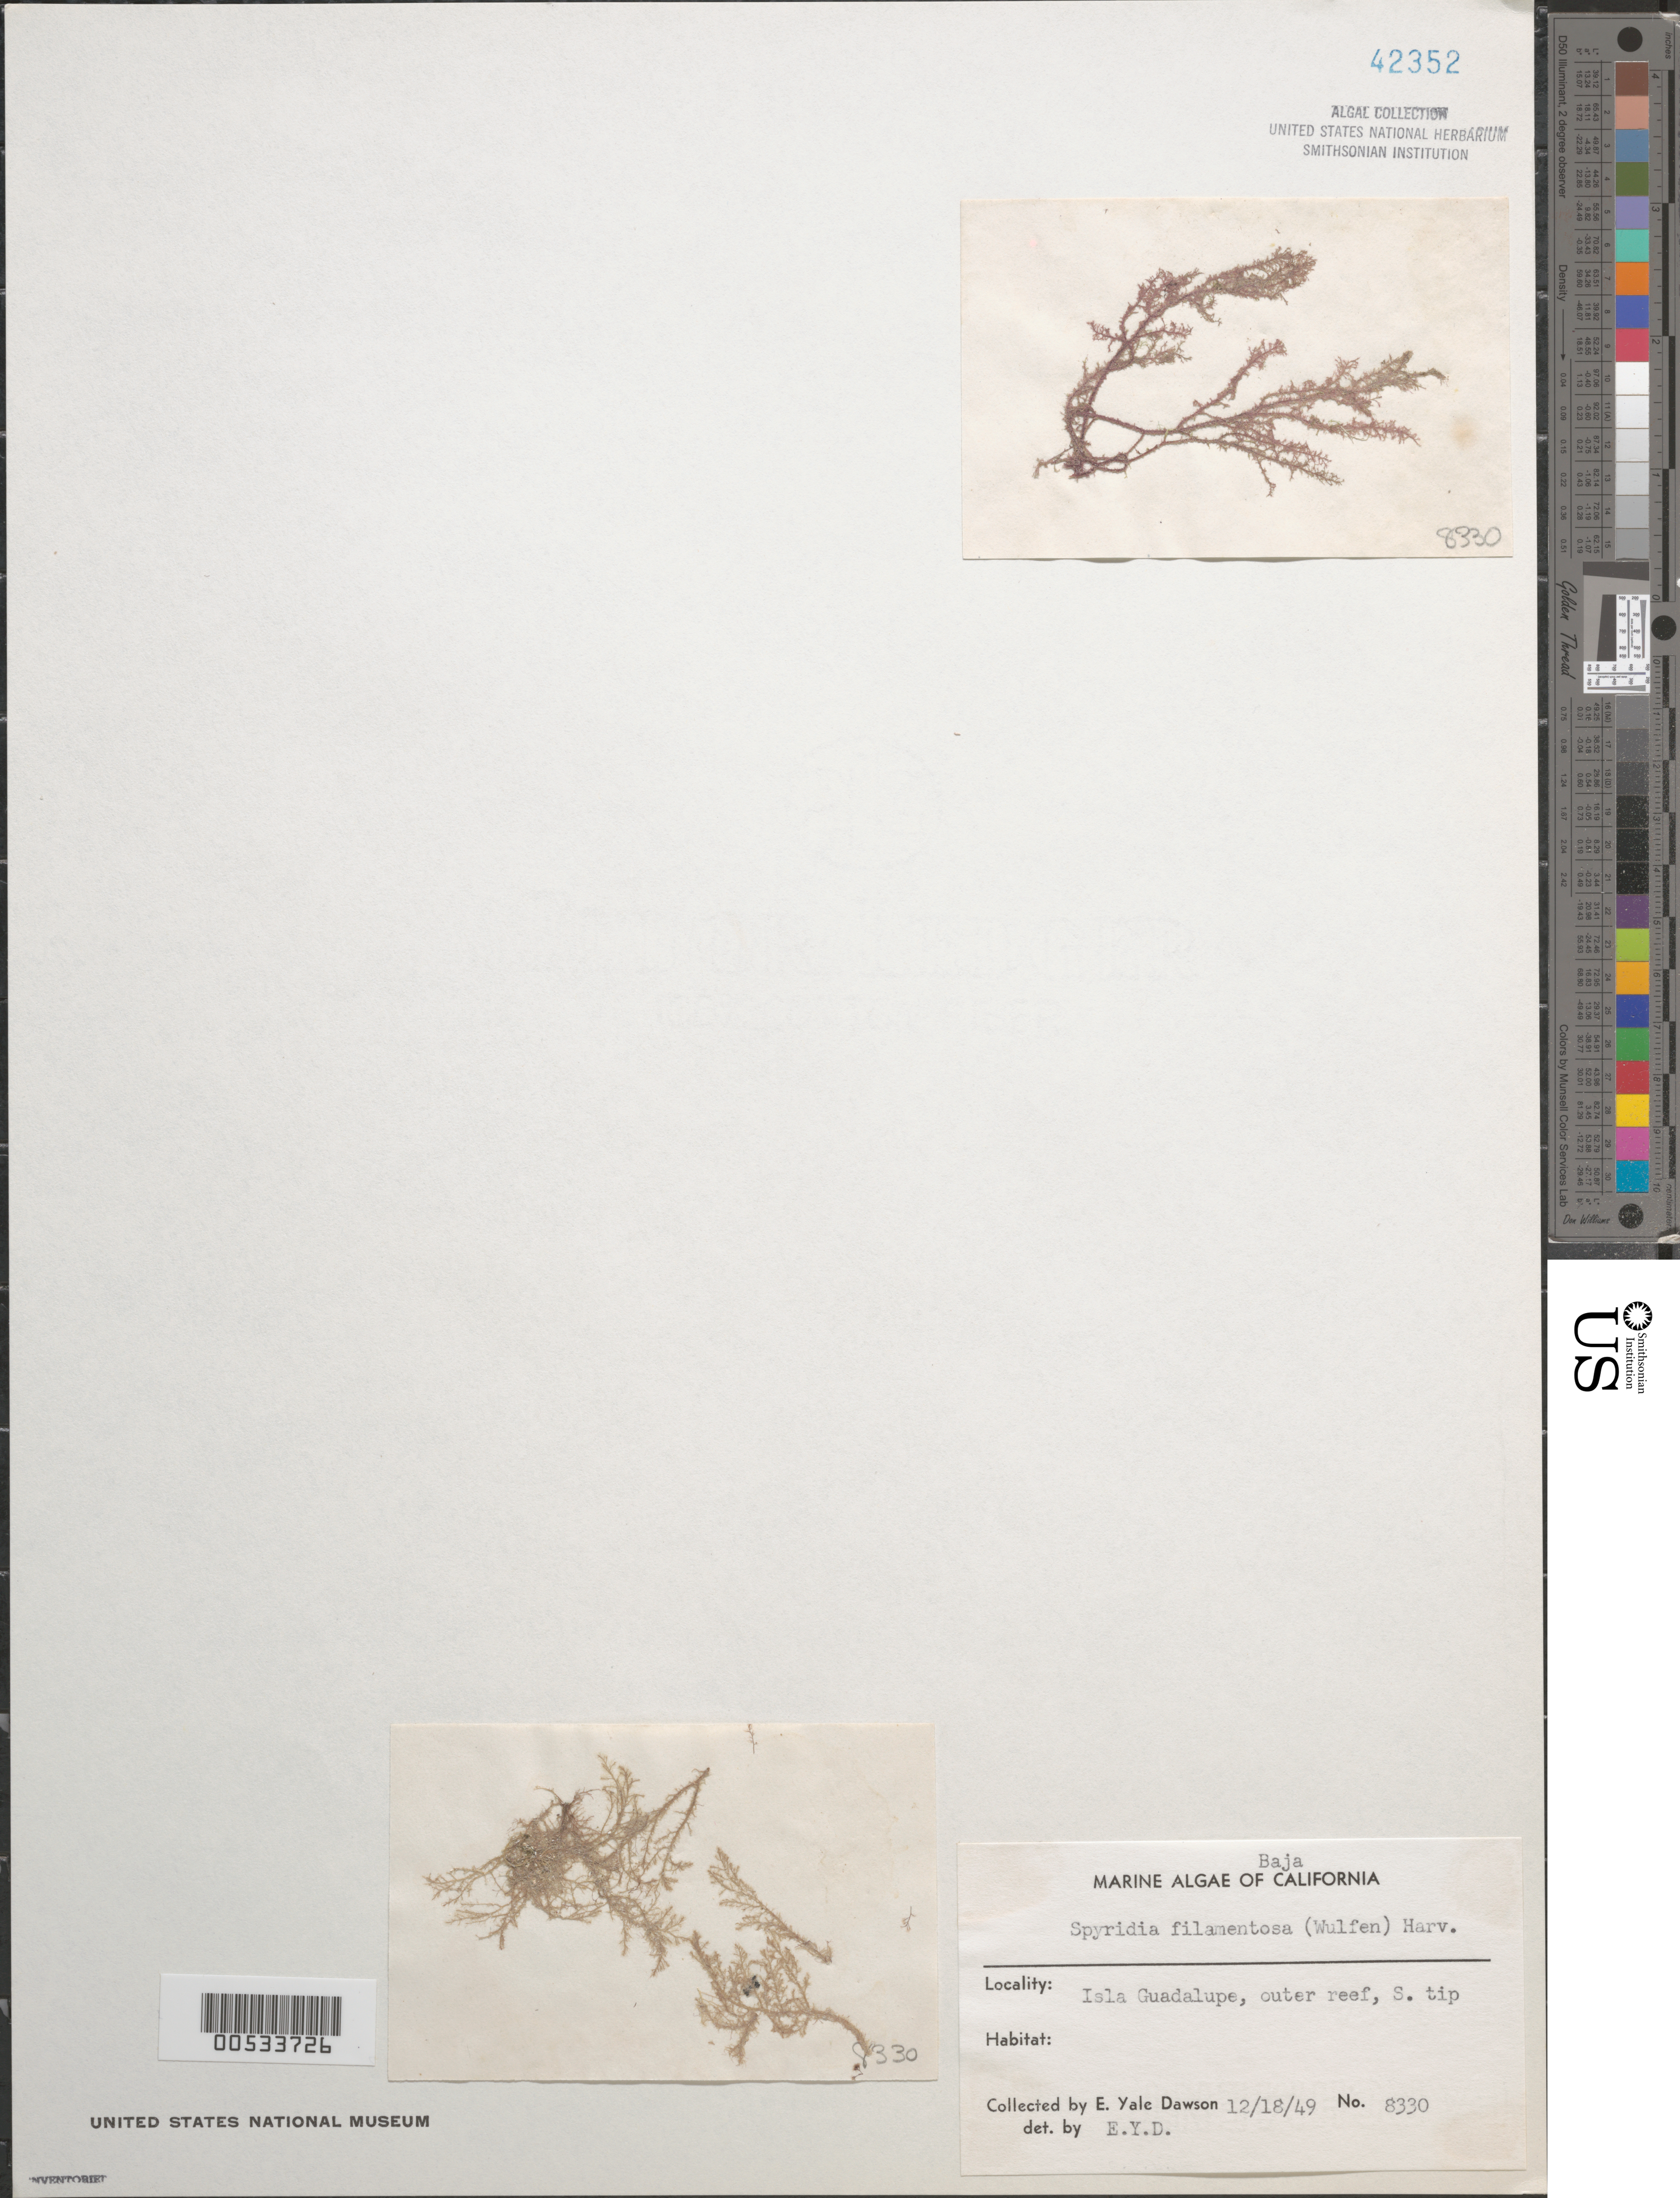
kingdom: Plantae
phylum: Rhodophyta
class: Florideophyceae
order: Ceramiales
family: Spyridiaceae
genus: Spyridia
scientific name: Spyridia filamentosa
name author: (Wulfen) Harv.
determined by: Dawson, E. Y.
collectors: E. Y. Dawson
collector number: EYD 8330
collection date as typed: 18 Dec 1949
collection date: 1949-12-18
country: Mexico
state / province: Baja California Norte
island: Isla Guadalupe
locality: Southern part of island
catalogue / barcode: US 42352